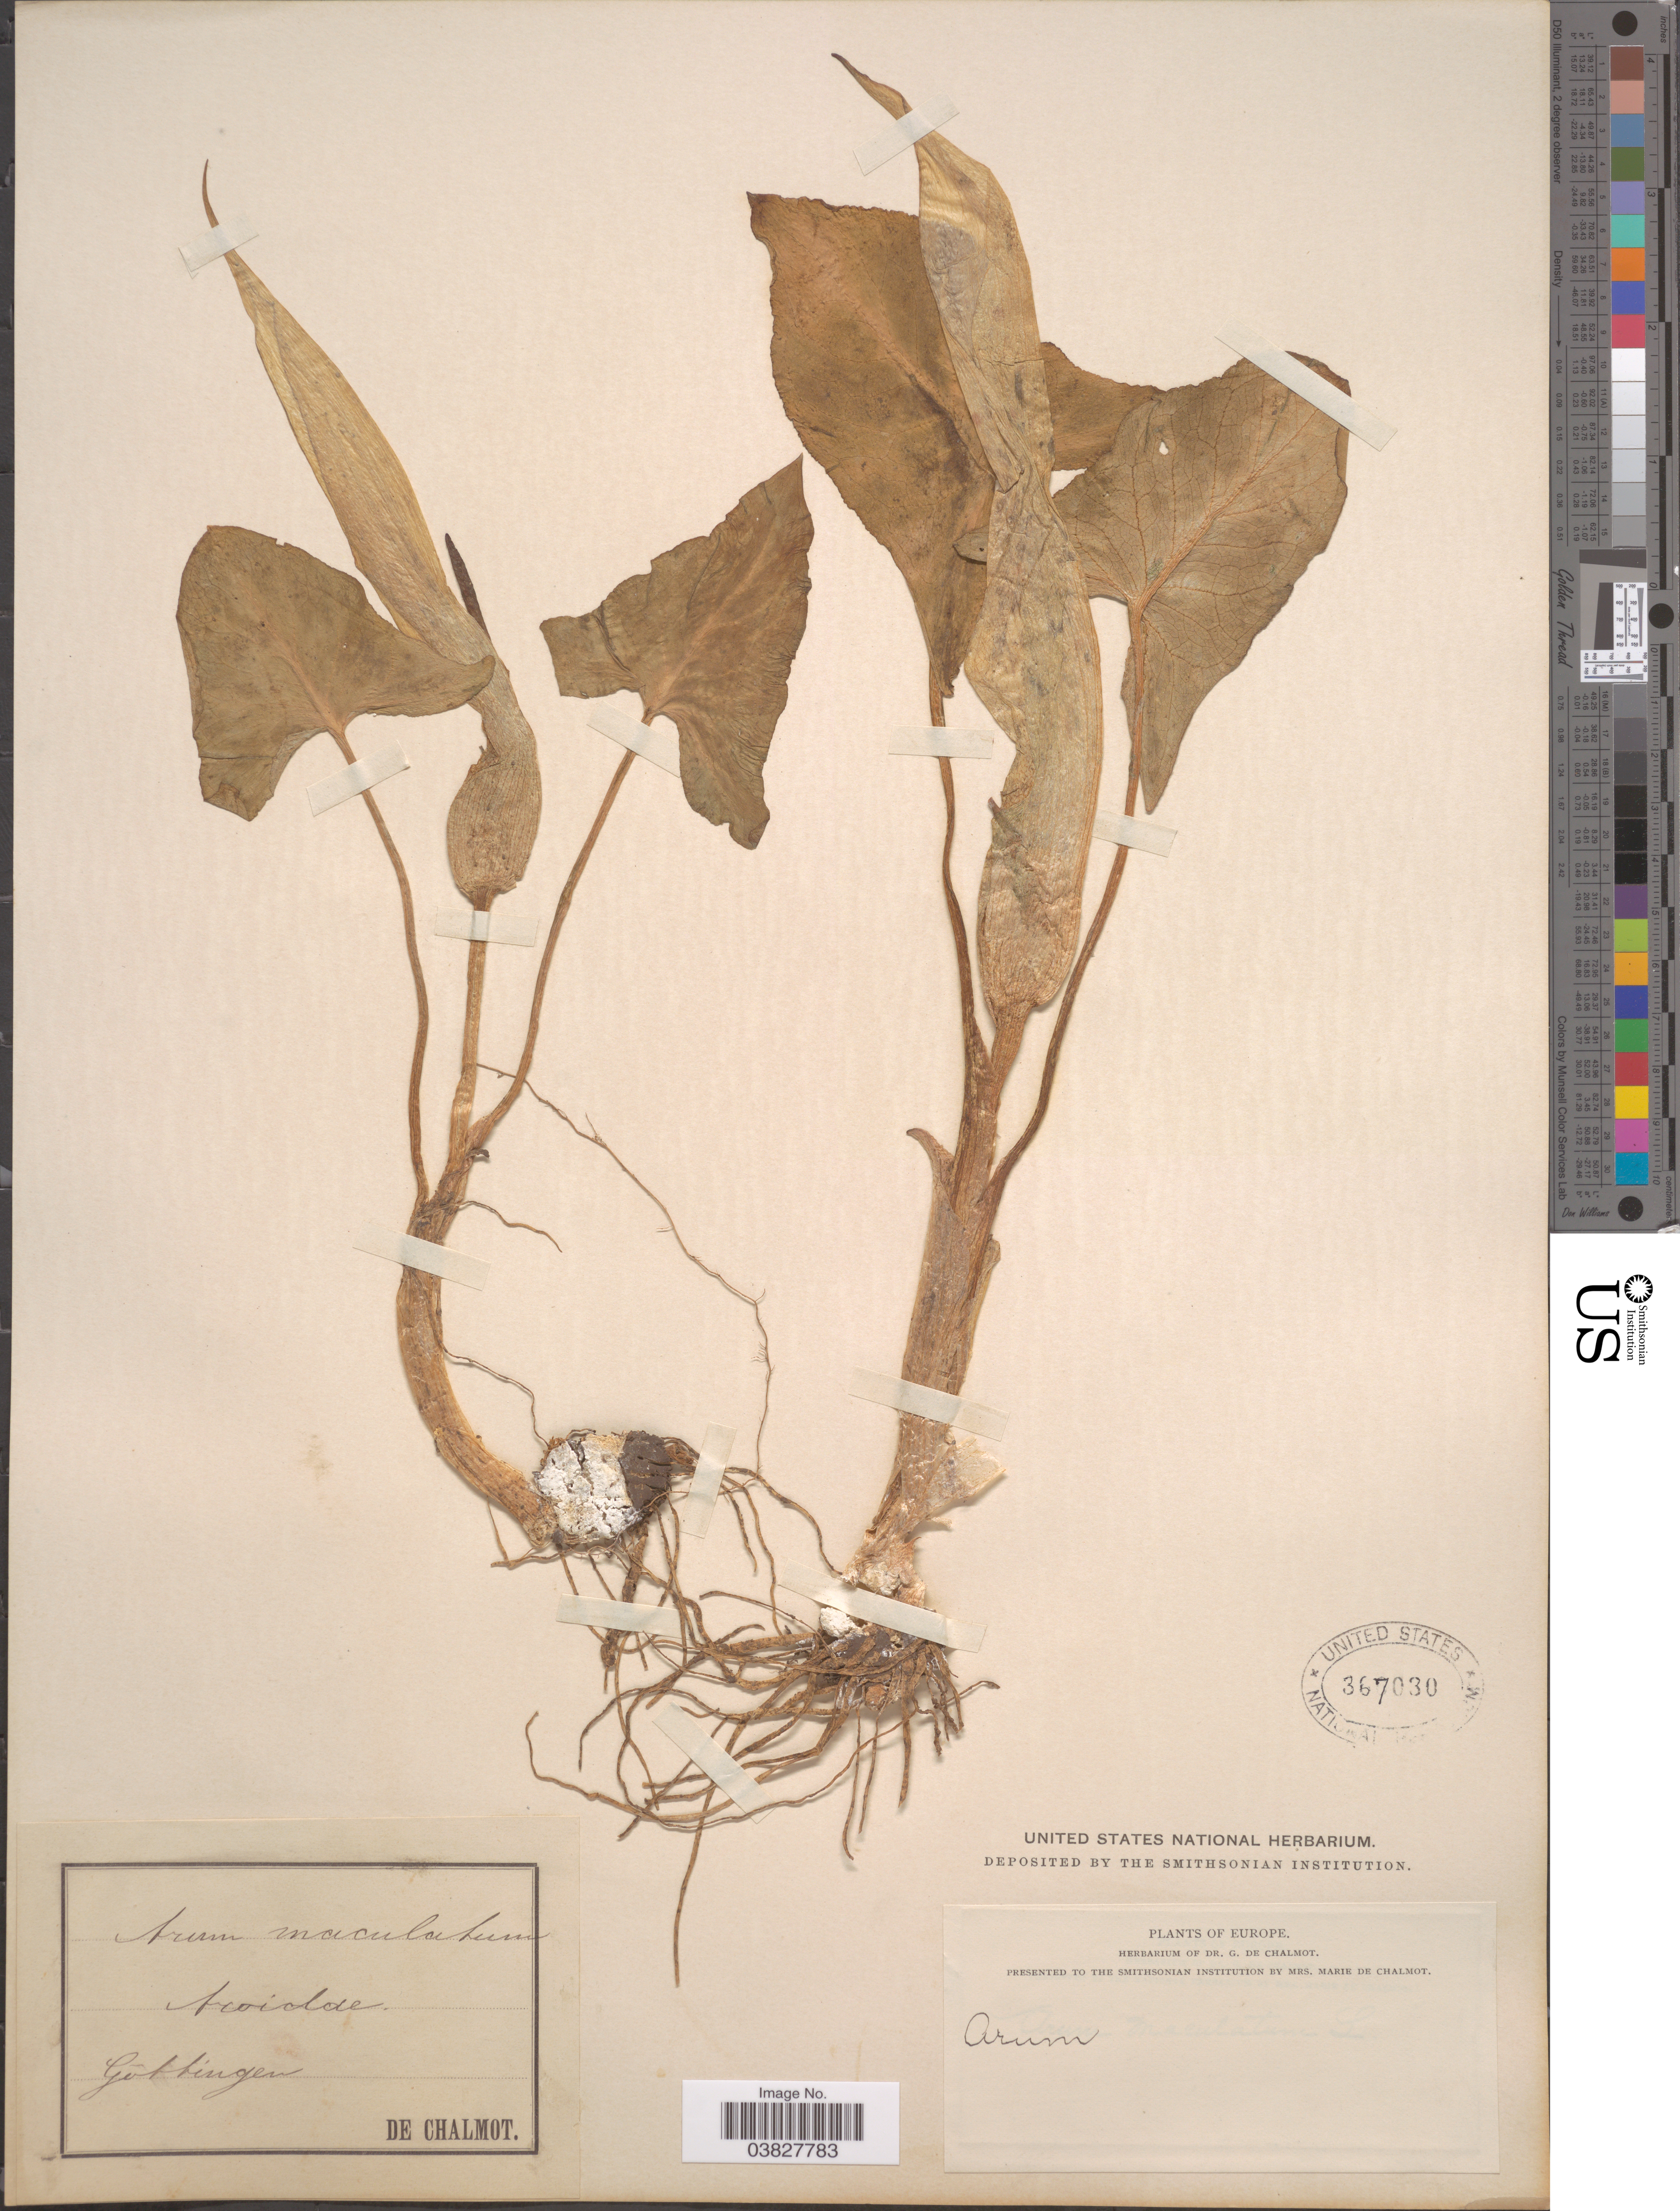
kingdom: Plantae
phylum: Tracheophyta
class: Liliopsida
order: Alismatales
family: Araceae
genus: Arum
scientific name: Arum maculatum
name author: L.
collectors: G. de Chalmot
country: Germany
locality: Göttingen. Europe.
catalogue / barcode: US 367030